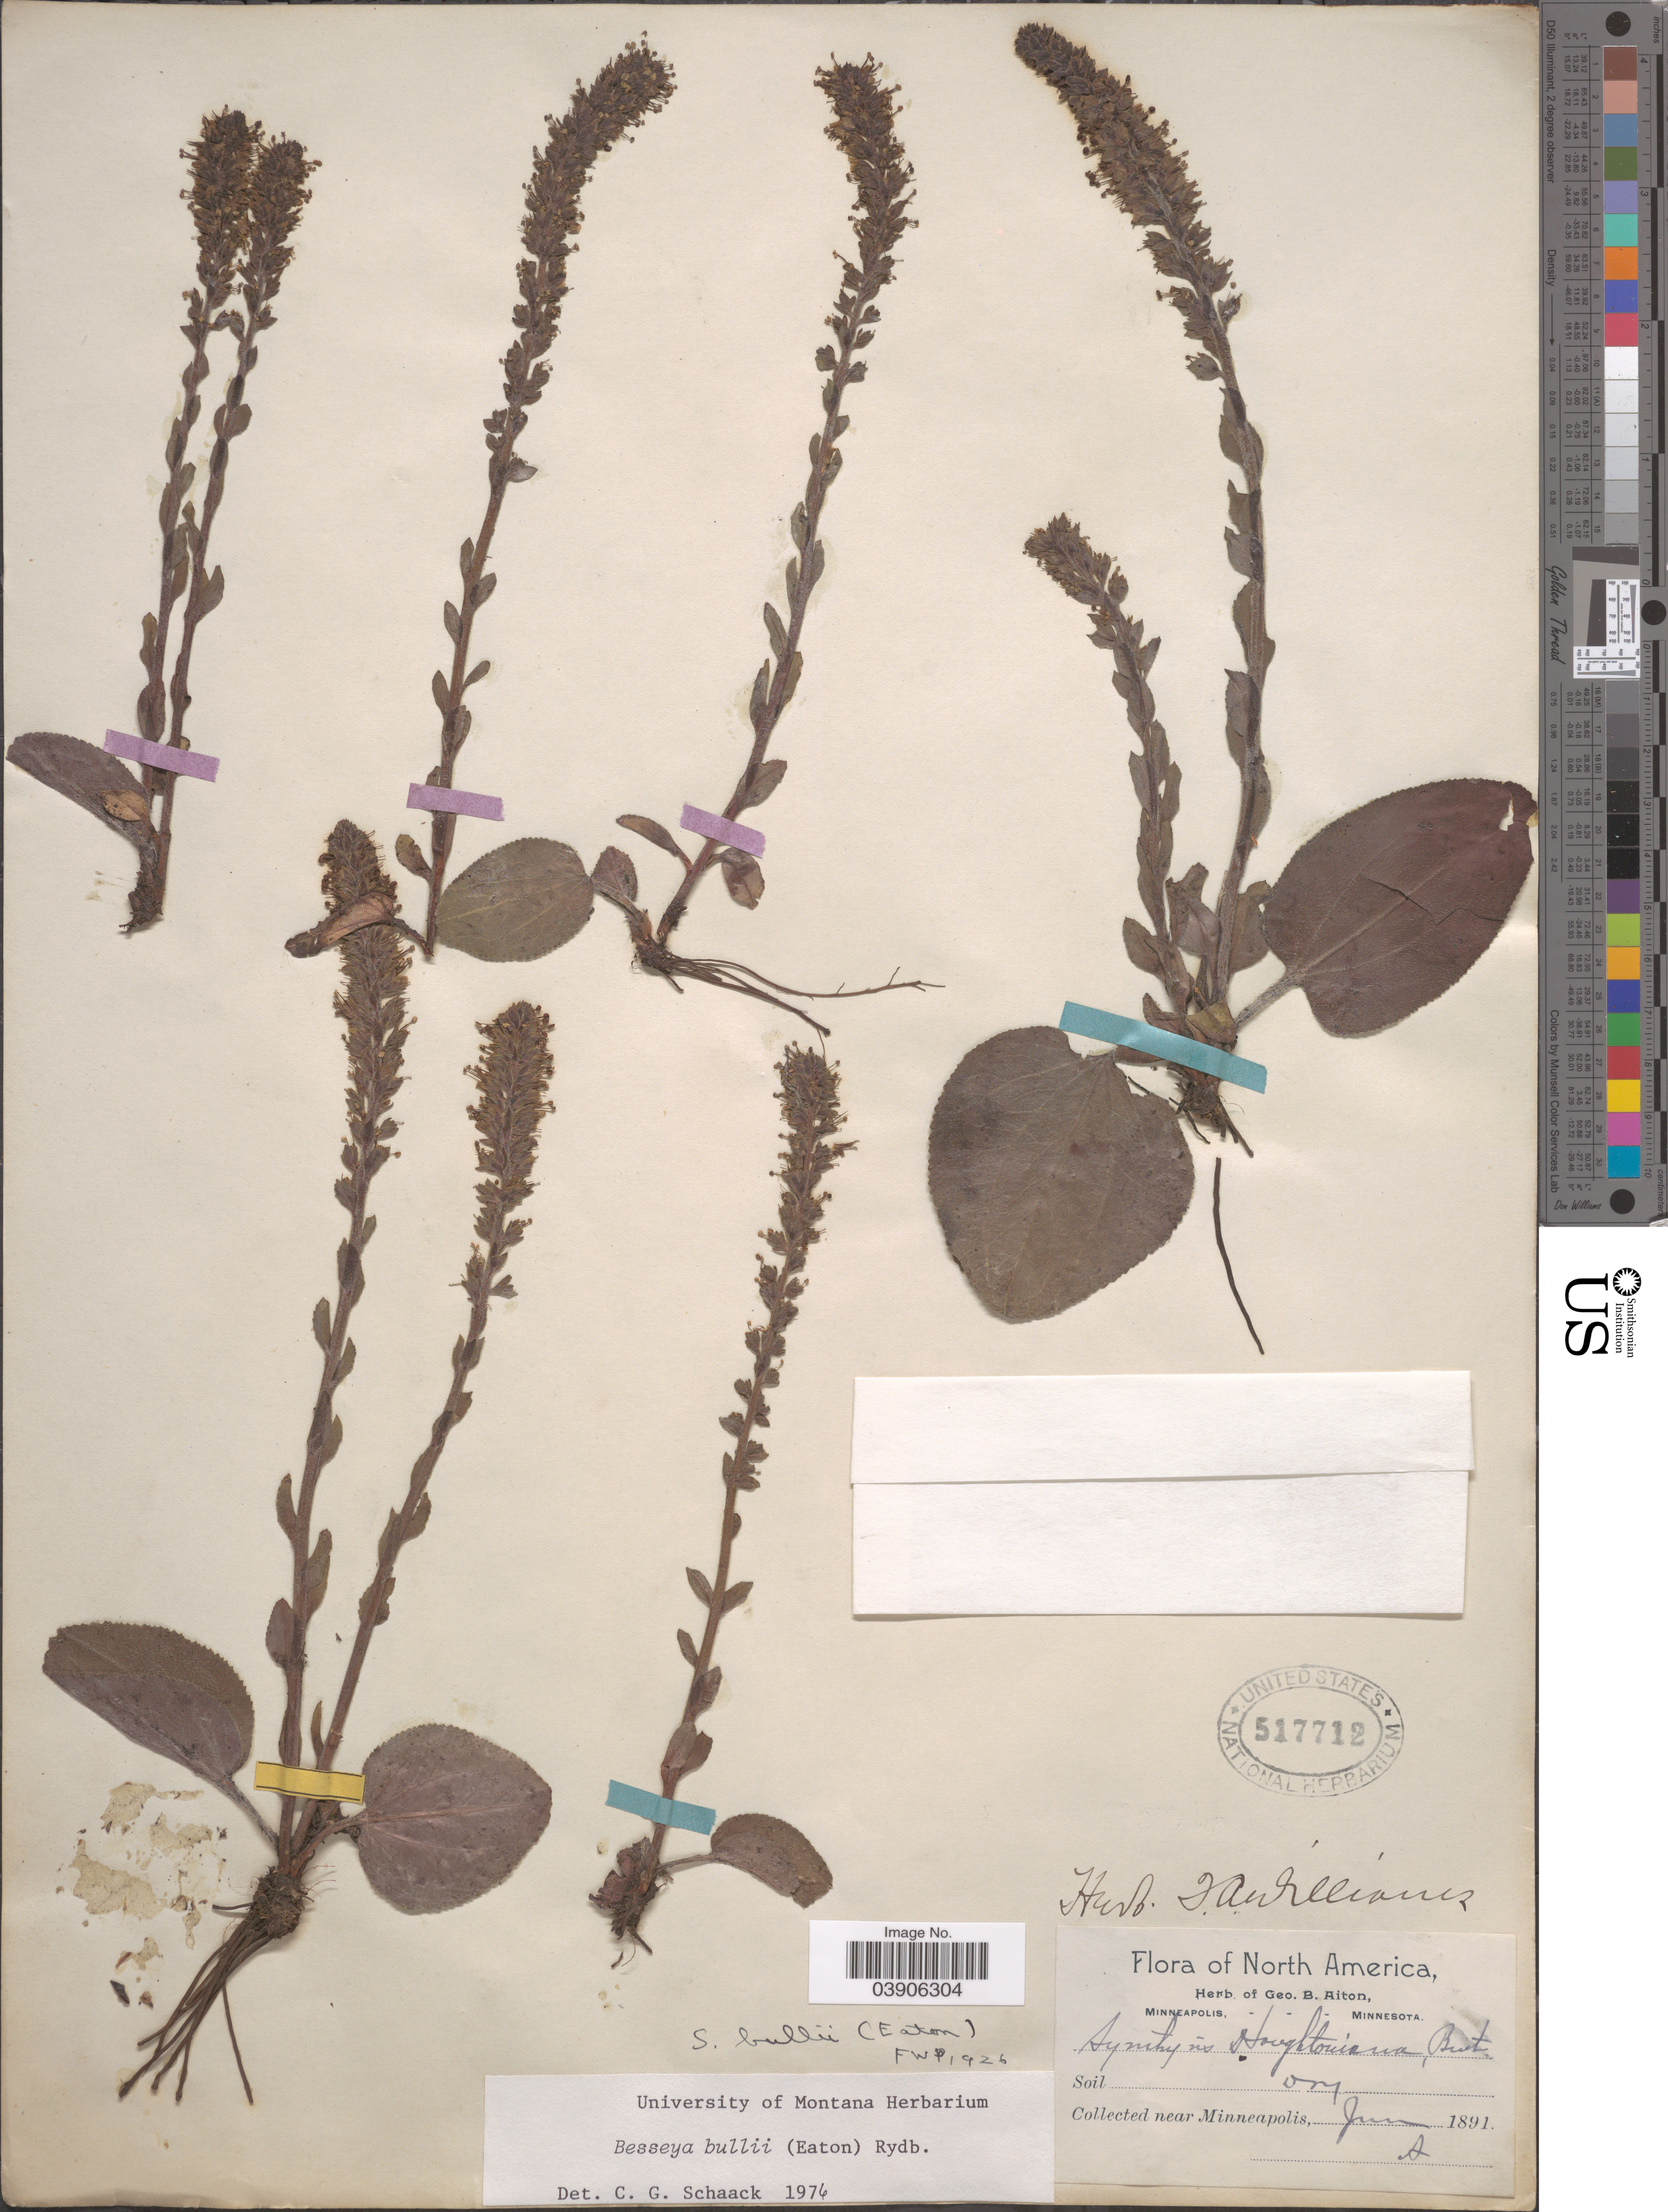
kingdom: Plantae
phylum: Tracheophyta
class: Magnoliopsida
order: Lamiales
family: Plantaginaceae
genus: Synthyris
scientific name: Synthyris bullii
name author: (Eaton) A. Heller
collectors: ex herb. Geo. B. Aiton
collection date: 1891-06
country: United States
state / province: Minnesota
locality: Near Minneapolis.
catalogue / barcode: US 517712